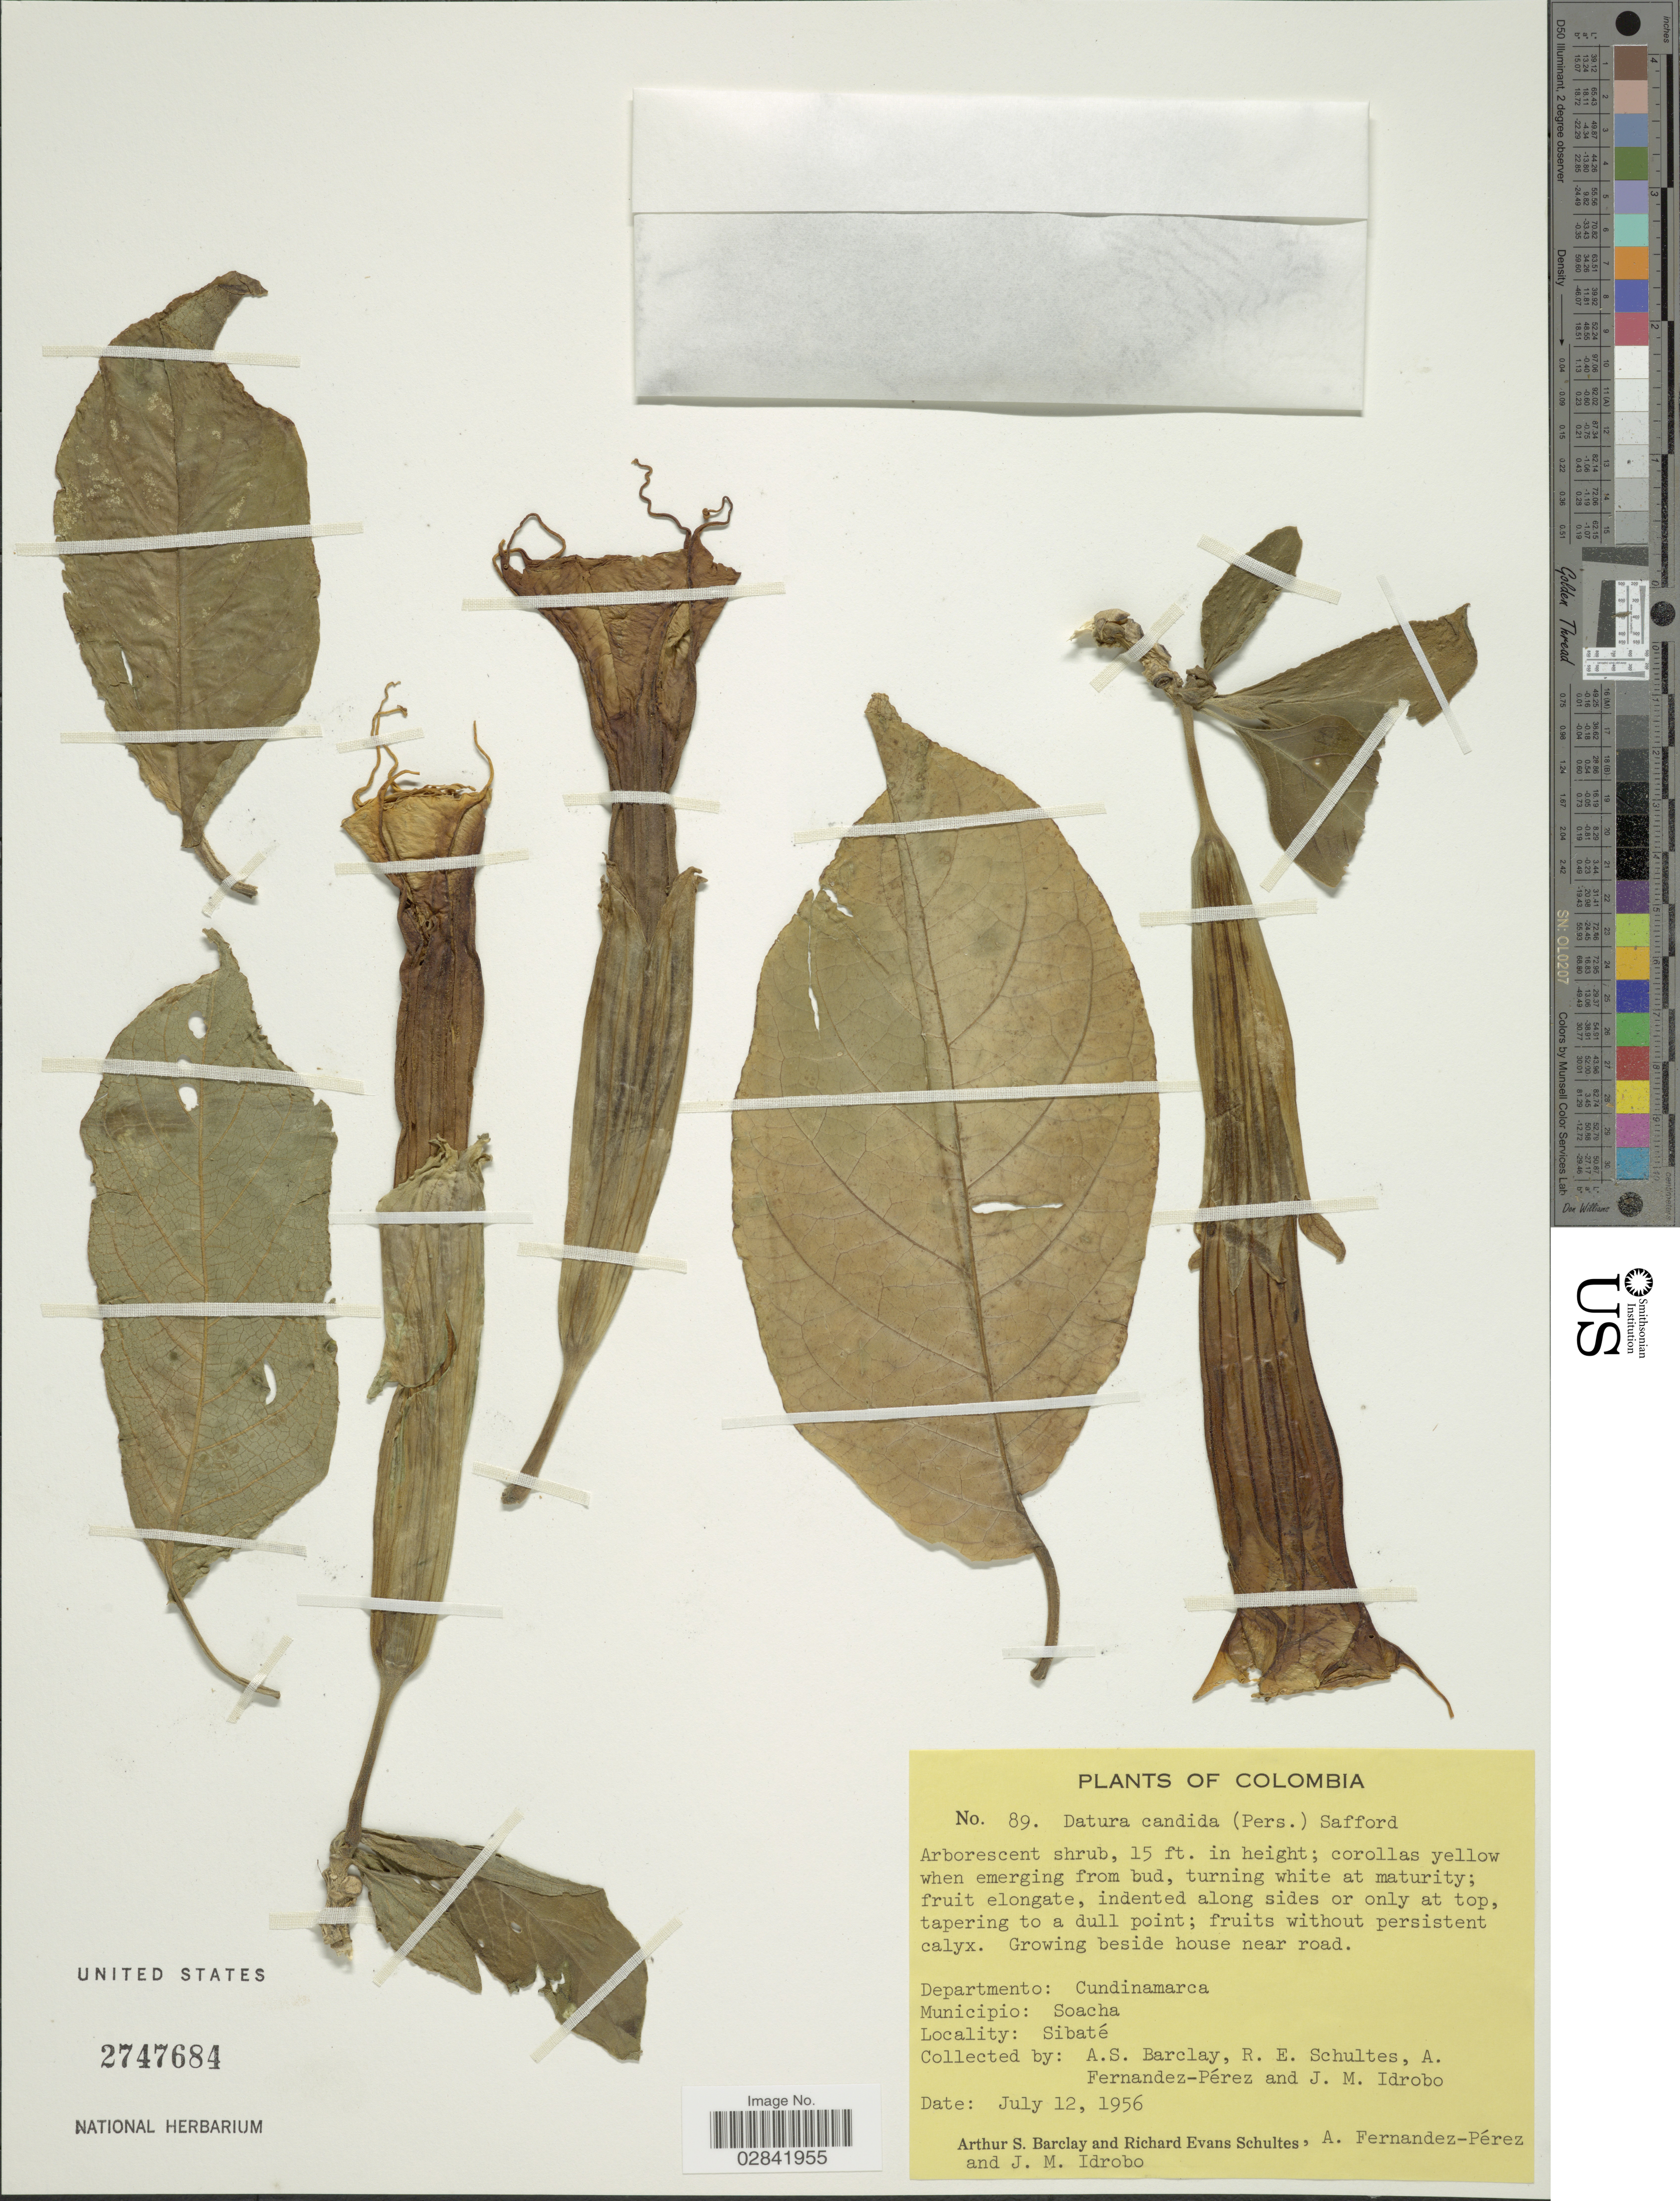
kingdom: Plantae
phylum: Tracheophyta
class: Magnoliopsida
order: Solanales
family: Solanaceae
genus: Brugmansia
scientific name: Brugmansia x candida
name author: Pers.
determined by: (US) Smithsonian Institution - National Museum of Natural History - Department of Botany (UNITED STATES)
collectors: A. S. Barclay, R. E. Schultes, A. Fernández-Pérez & J. M. Idrobo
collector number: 89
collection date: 1956-07-12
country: Colombia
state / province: Cundinamarca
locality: Departmento: Cundinamarca, Municipio: Soacha, Sibaté.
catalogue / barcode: US 2747684